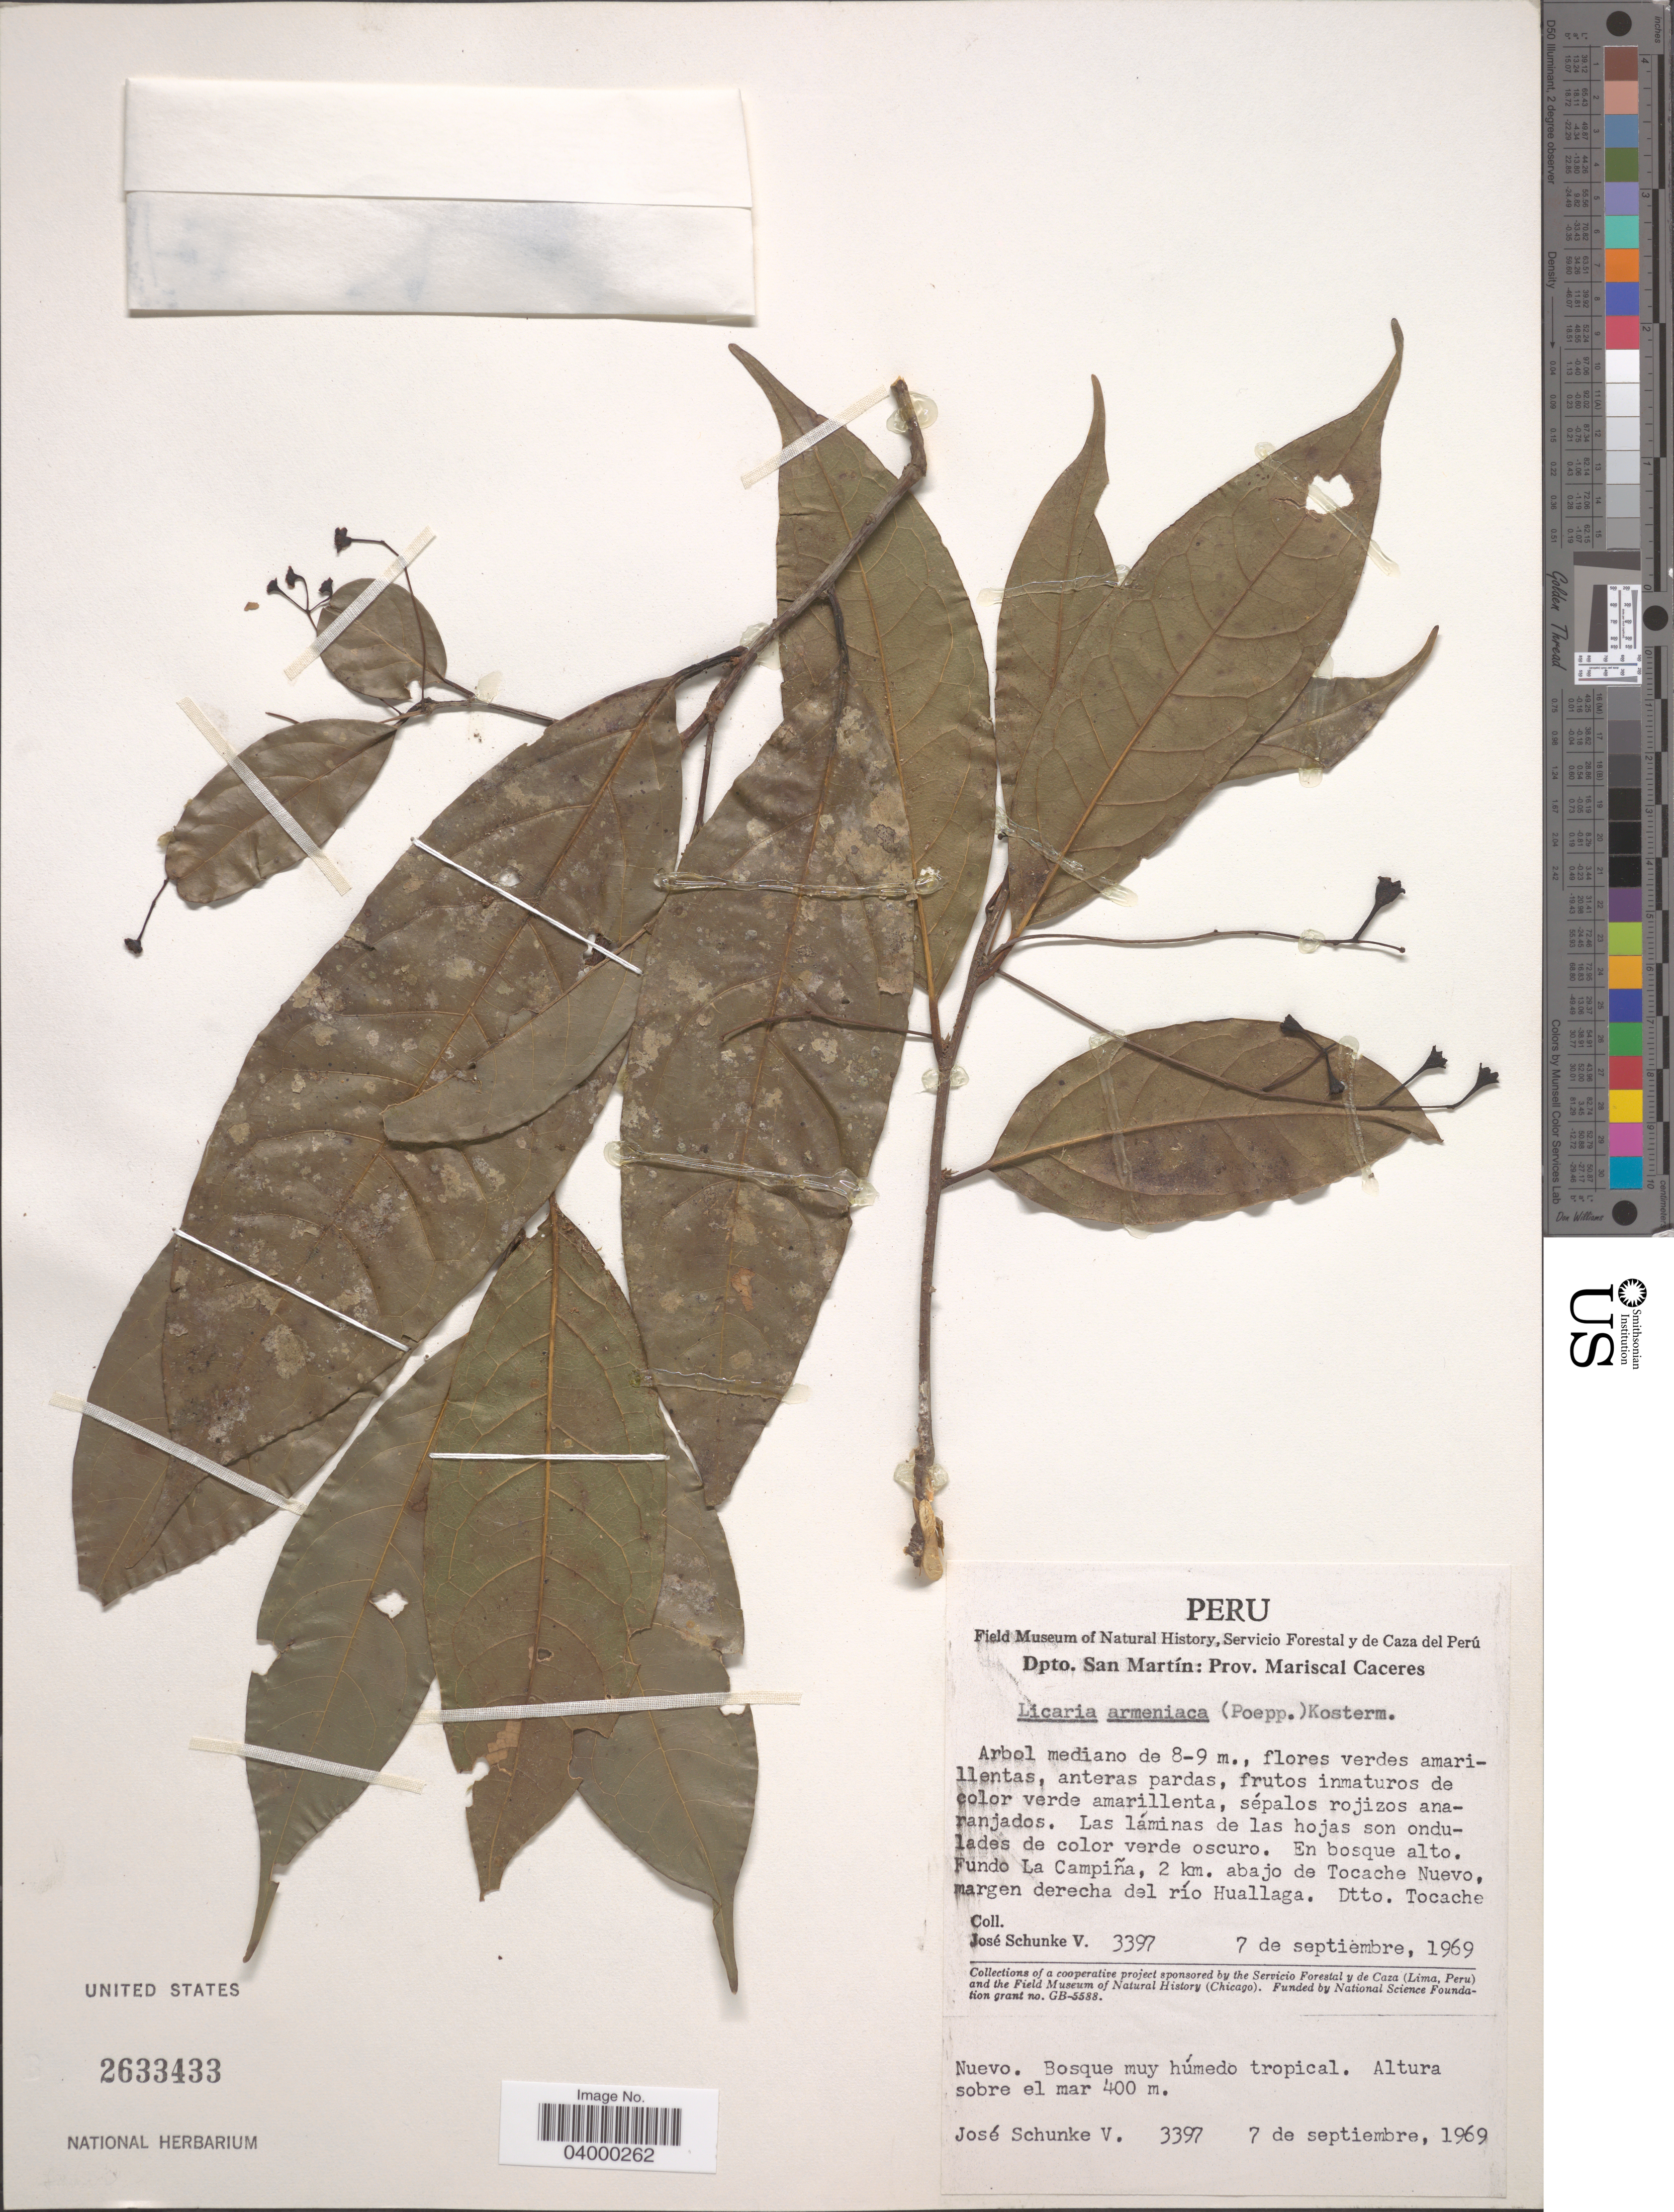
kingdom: Plantae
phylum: Tracheophyta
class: Magnoliopsida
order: Laurales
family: Lauraceae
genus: Licaria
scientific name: Licaria armeniaca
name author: (Nees) Kosterm.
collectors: J. Schunke Vigo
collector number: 3397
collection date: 1969-09-07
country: Peru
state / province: San Martín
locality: Dpto. San Martín: Prov. Mariscal Caceres. Fundo La Campiña, 2 km. abajo de Tocache Nuevo, margen derecha del río Huallaga. Dtto. Tocache Nuevo.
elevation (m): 400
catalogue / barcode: US 2633433